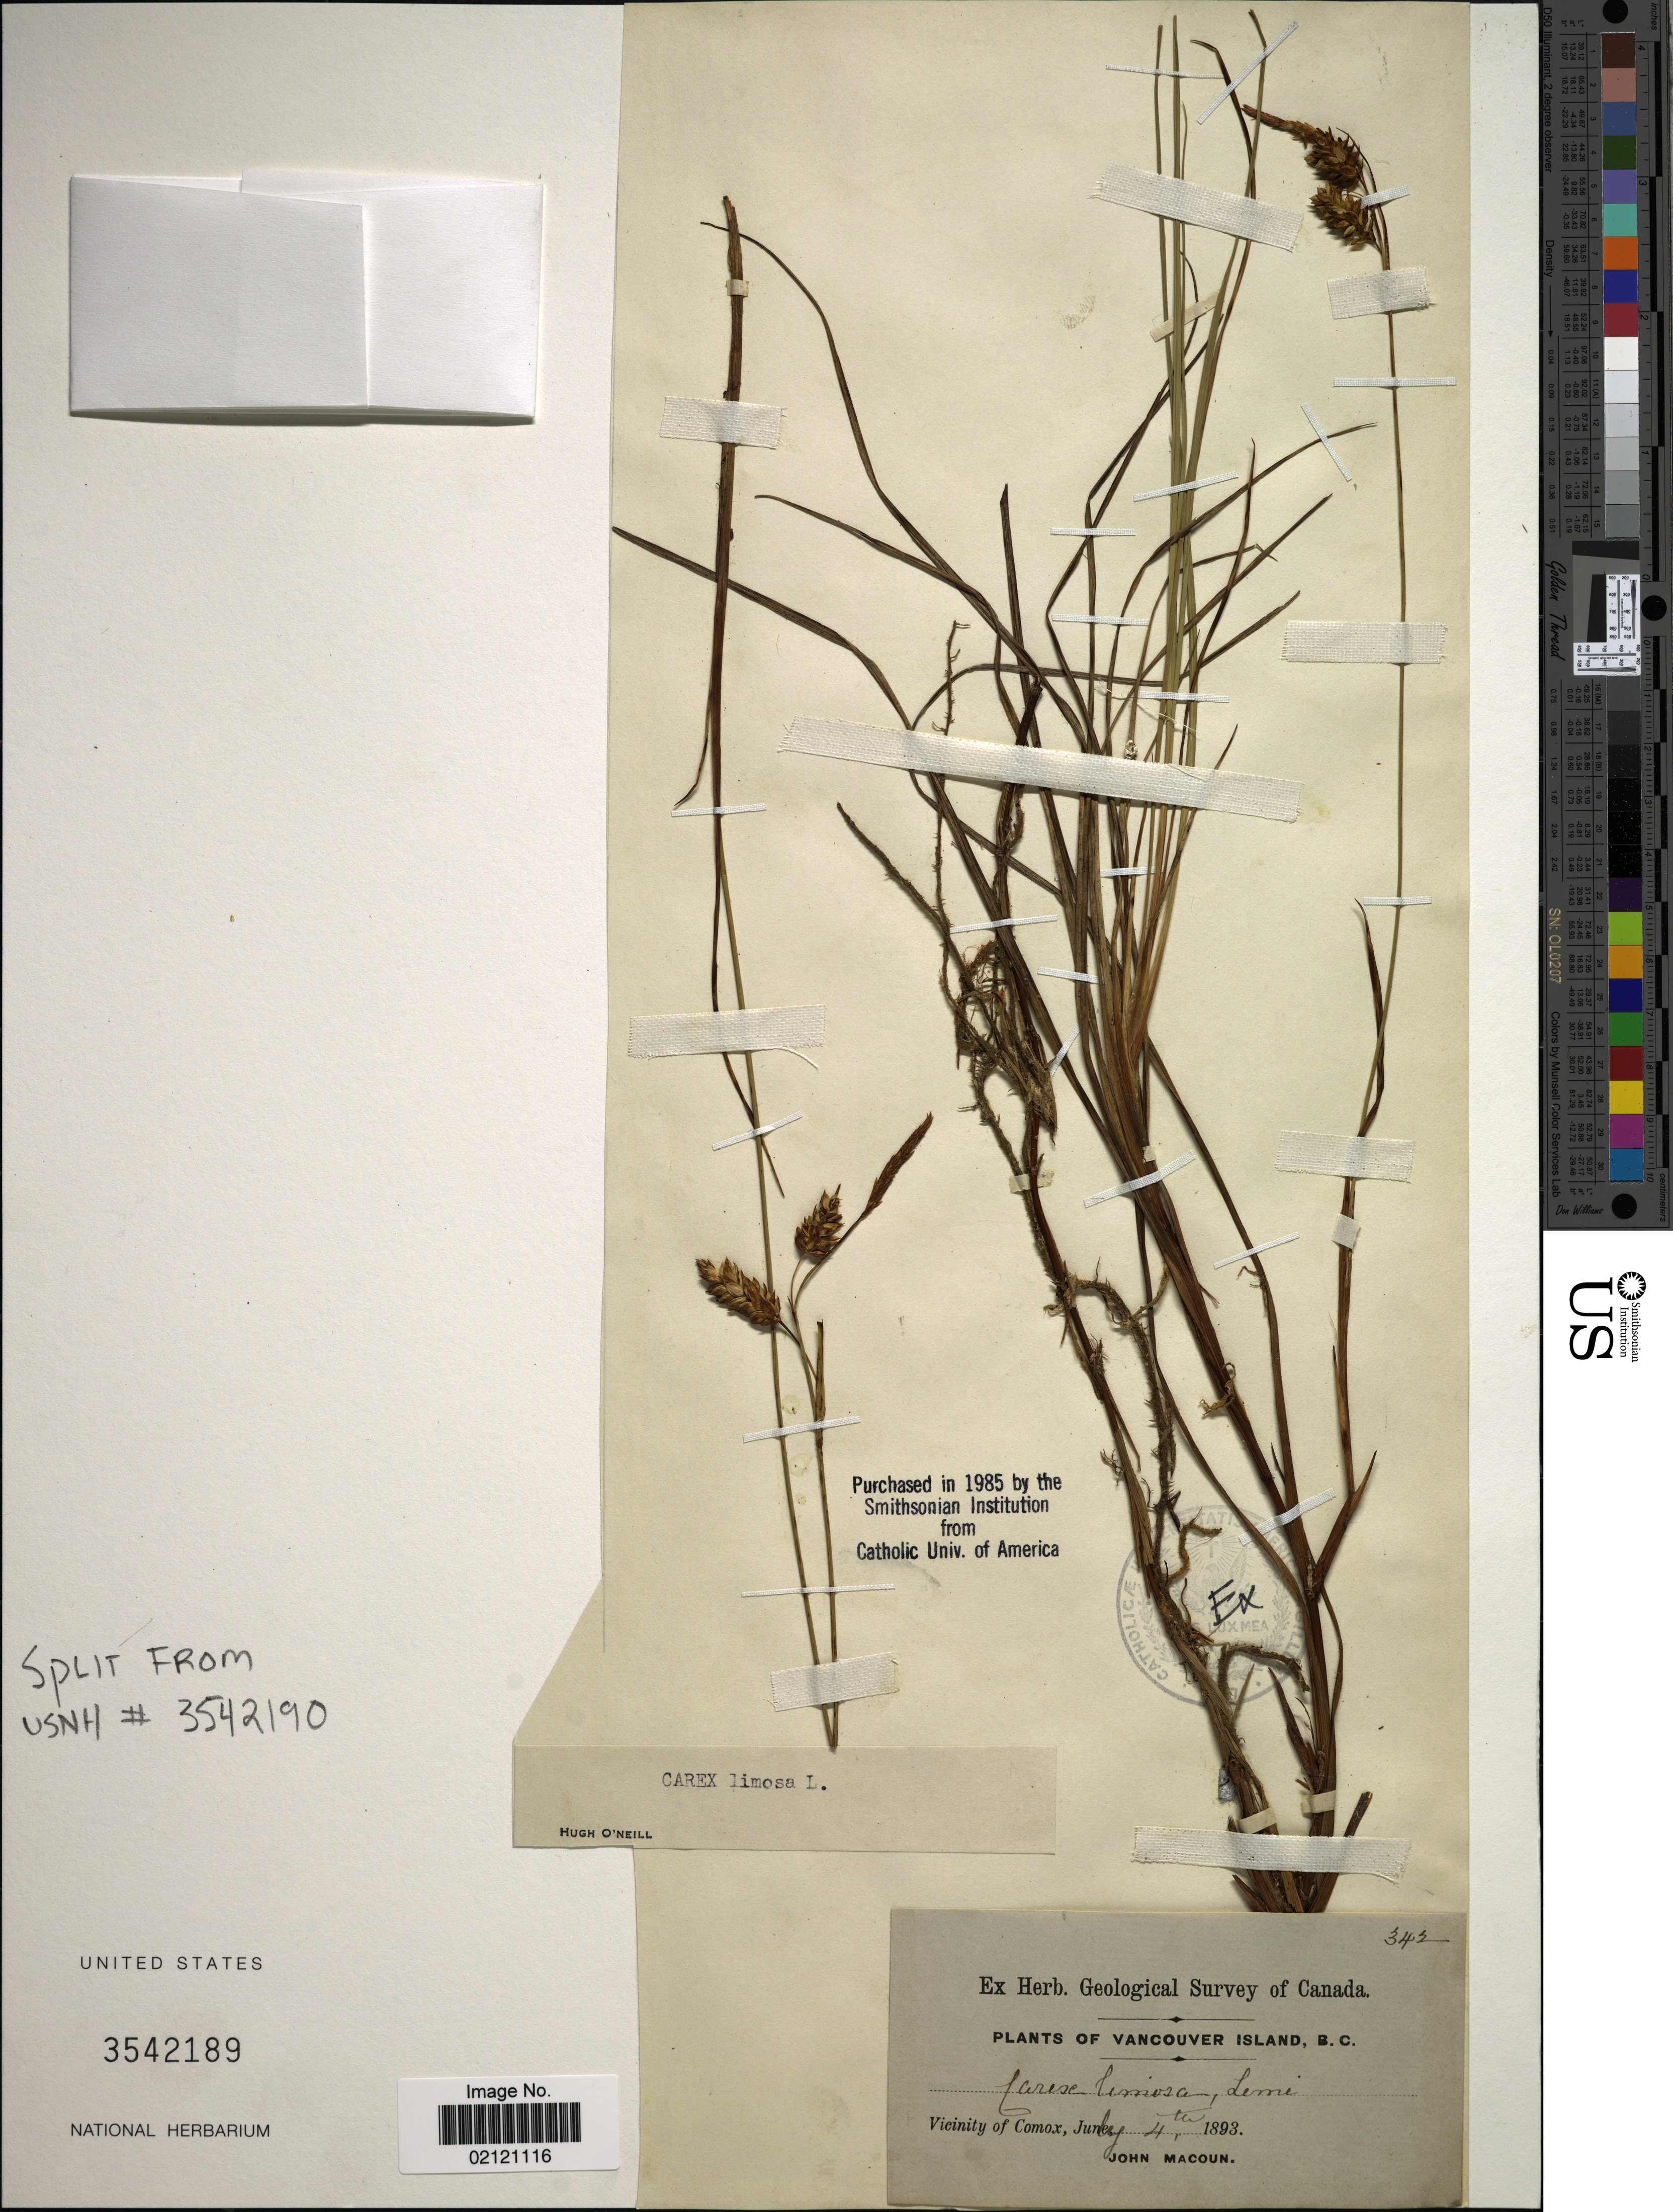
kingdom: Plantae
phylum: Tracheophyta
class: Liliopsida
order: Poales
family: Cyperaceae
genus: Carex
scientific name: Carex limosa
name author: L.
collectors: J. Macoun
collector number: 342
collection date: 1893-07-04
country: Canada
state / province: British Columbia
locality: Vancouver Island, Vicinity of Comox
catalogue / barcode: US 3542189